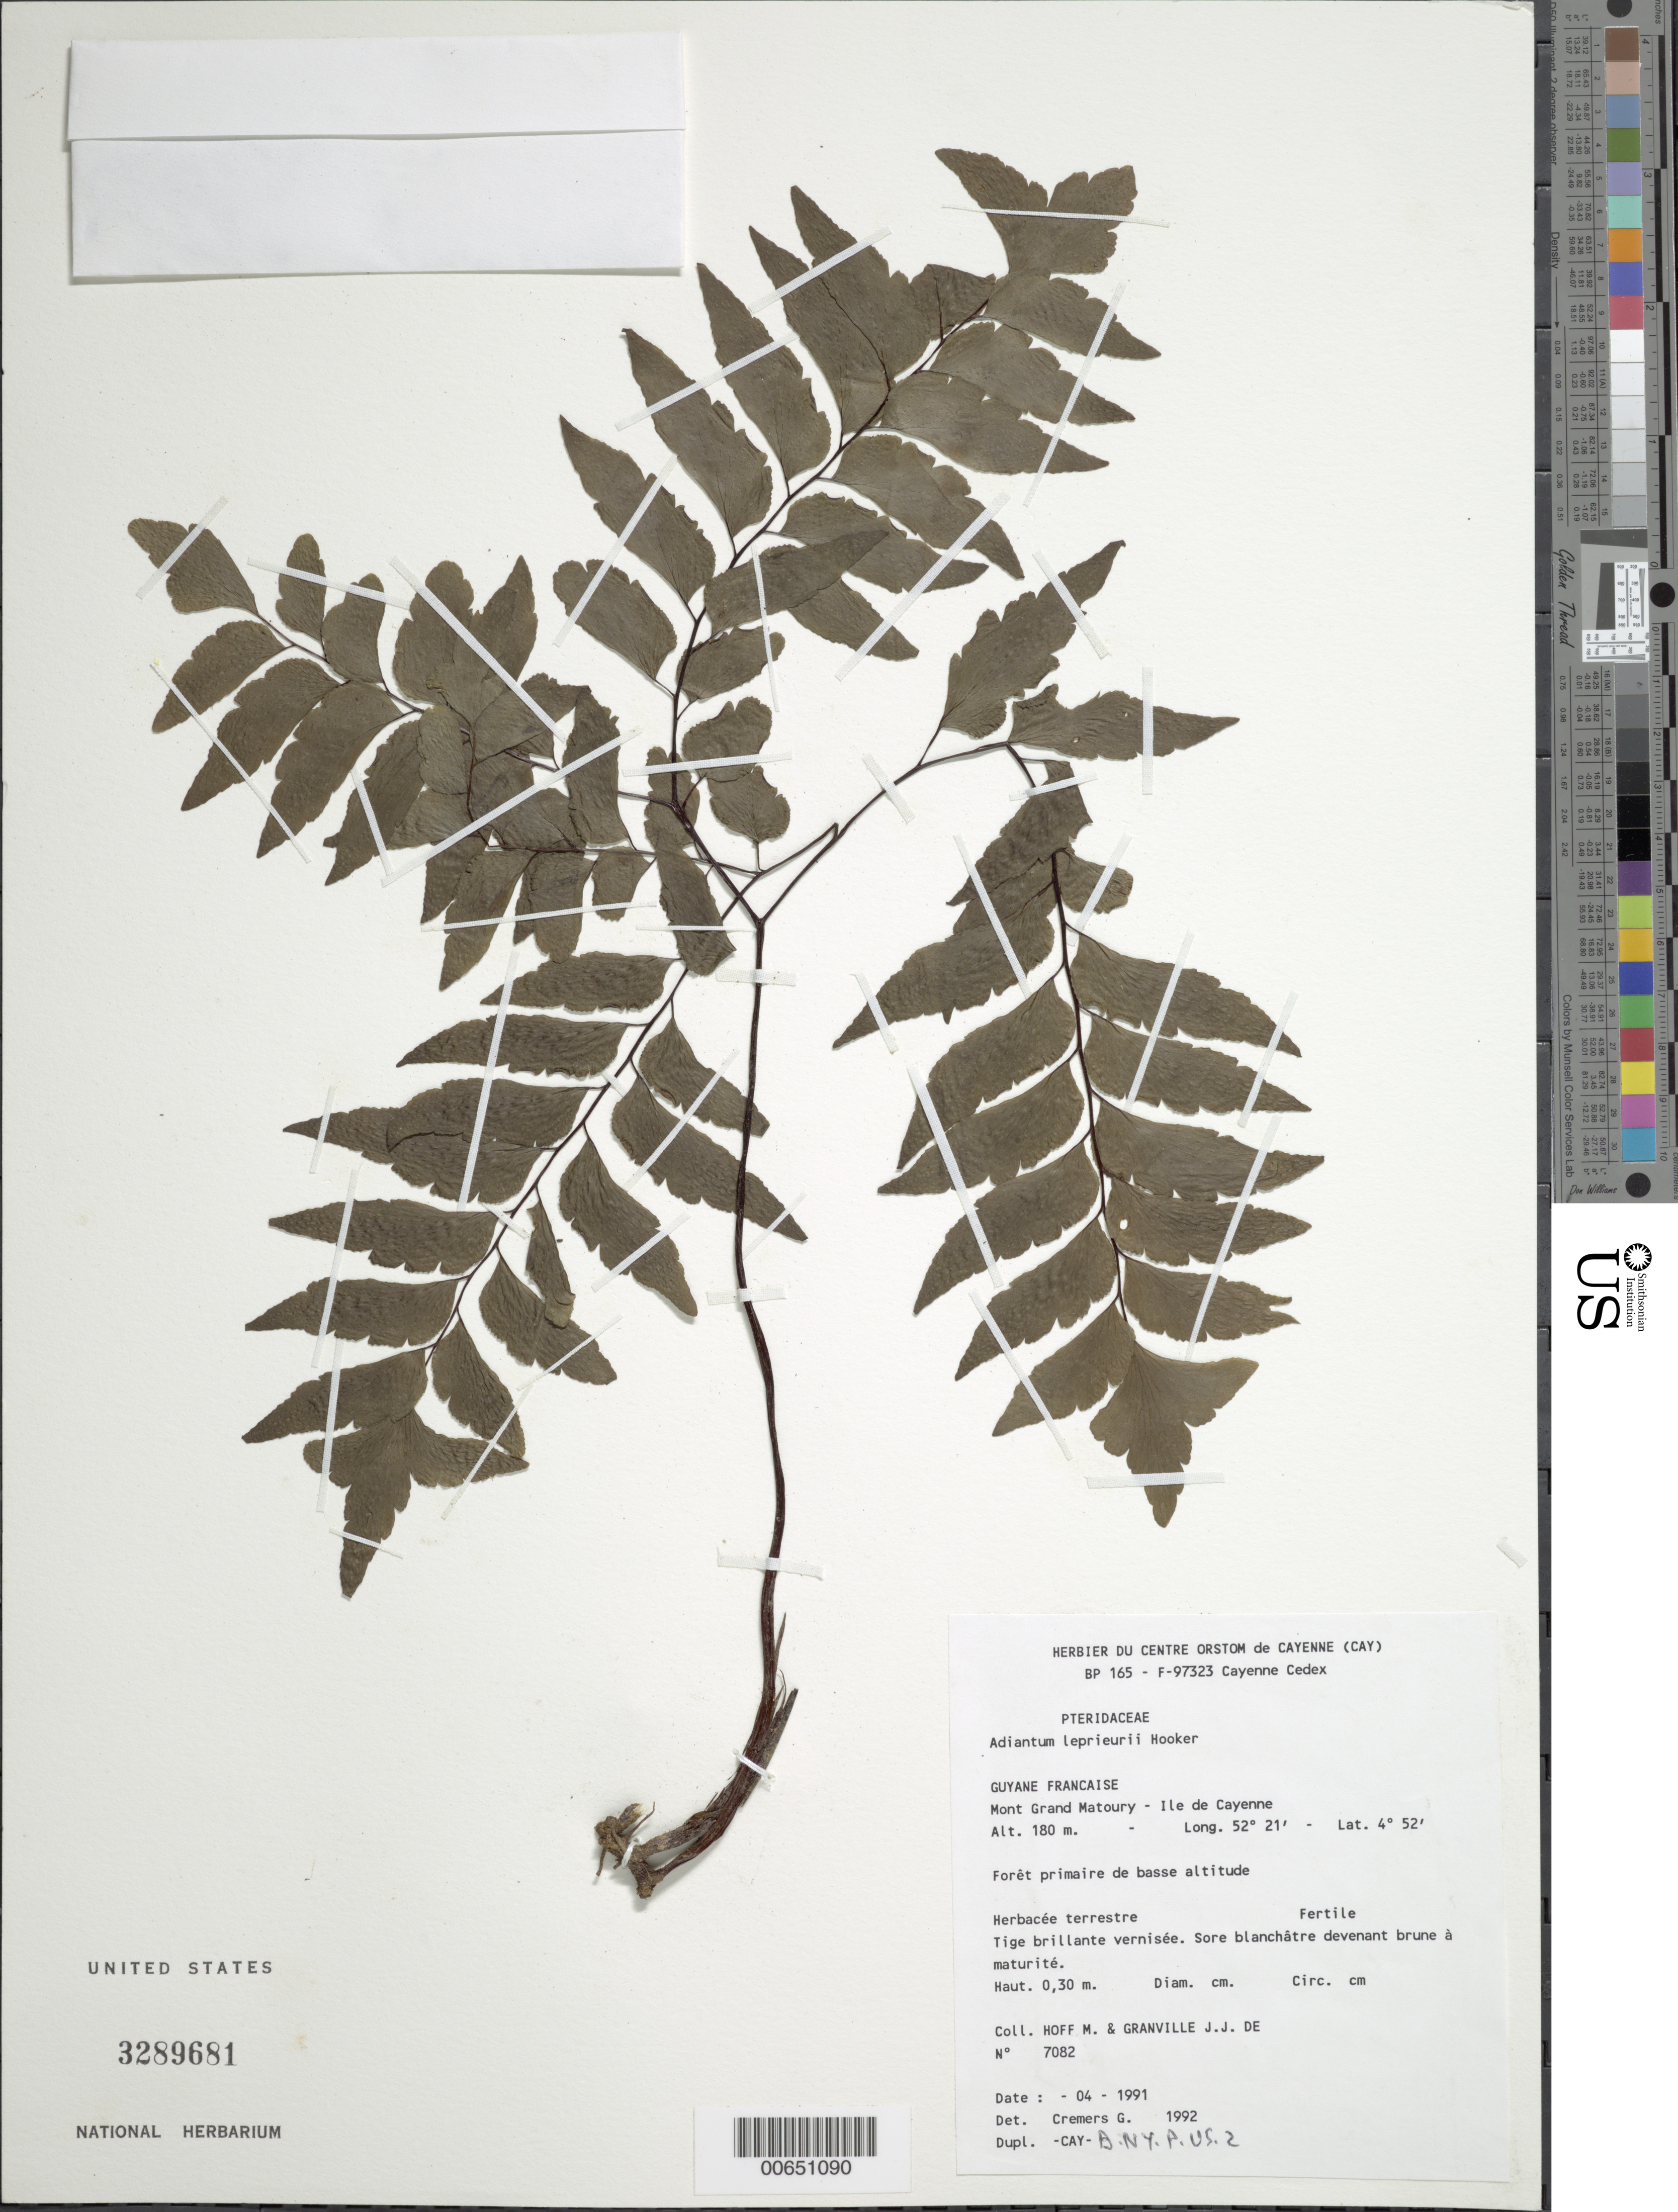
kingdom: Plantae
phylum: Tracheophyta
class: Polypodiopsida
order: Polypodiales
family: Pteridaceae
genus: Adiantum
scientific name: Adiantum leprieurii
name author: Hook.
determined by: Cremers, Georges A.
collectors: M. Hoff & J.-J. de Granville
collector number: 7082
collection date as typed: Apr-91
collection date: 1991-04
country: French Guiana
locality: Mont Grand Matoury, Ile de Cayenne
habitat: Low primary forest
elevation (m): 180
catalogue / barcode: US 3289681